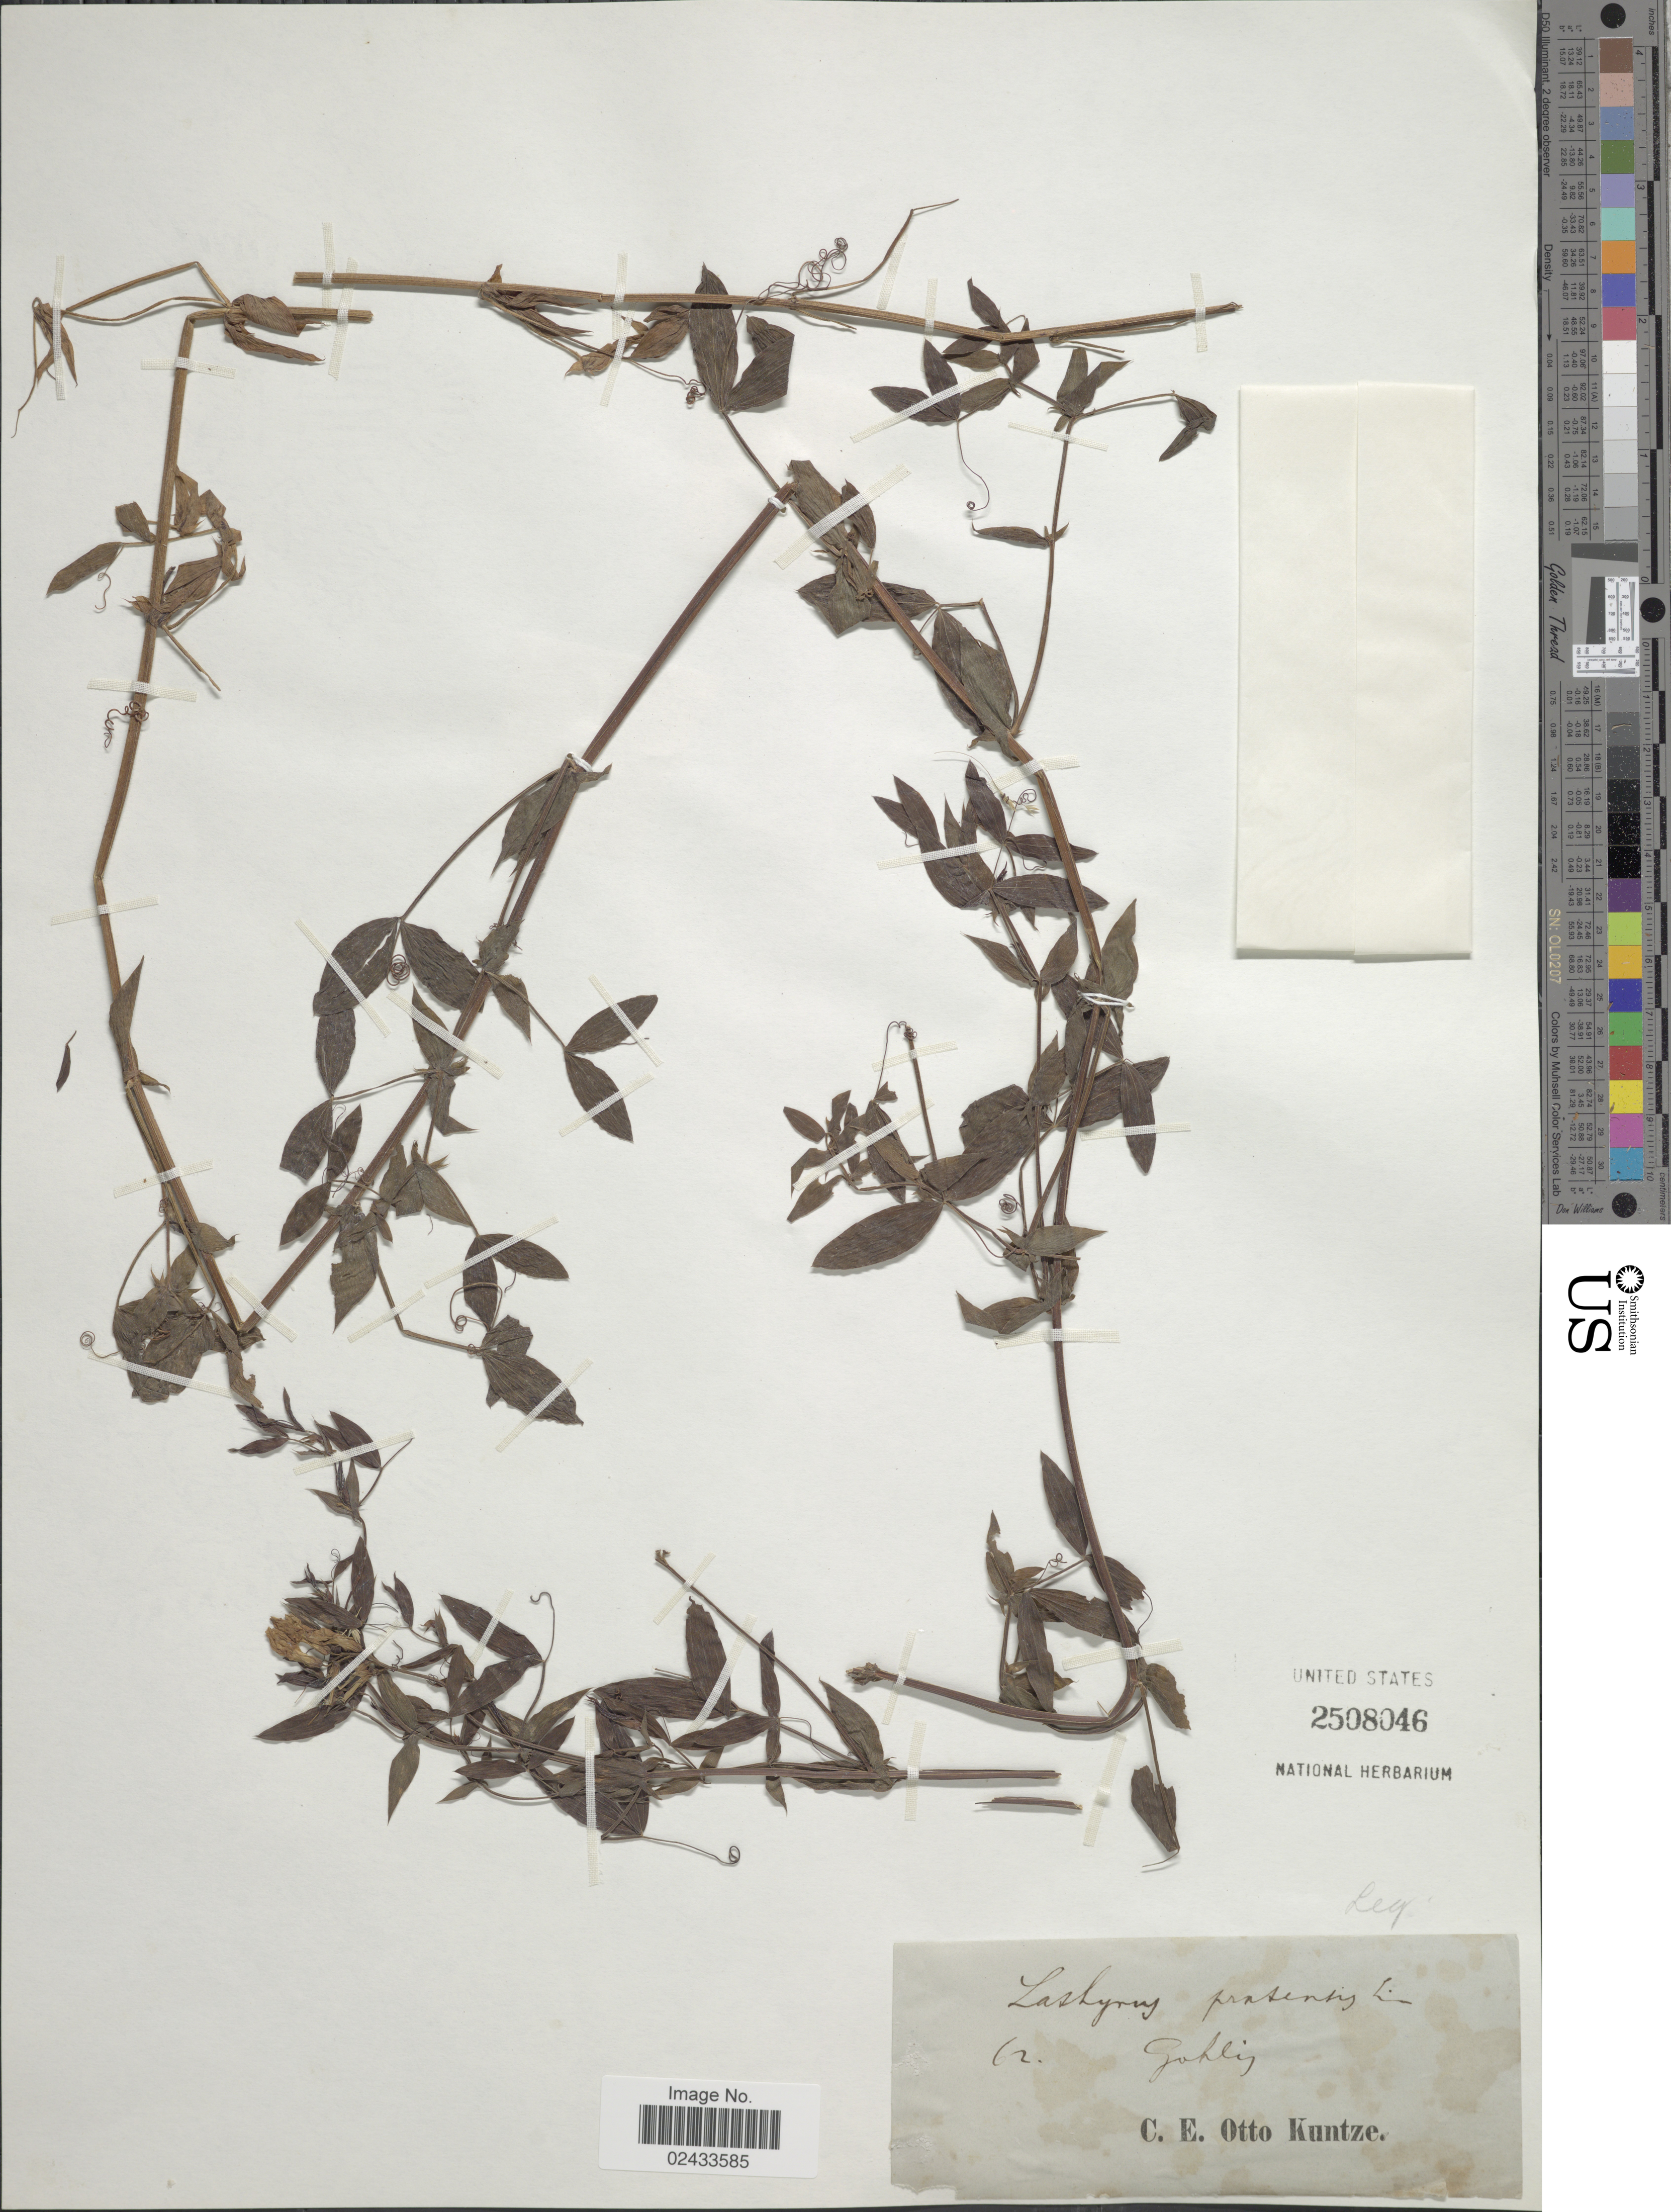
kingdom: Plantae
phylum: Tracheophyta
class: Magnoliopsida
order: Fabales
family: Fabaceae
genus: Lathyrus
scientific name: Lathyrus pratensis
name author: L.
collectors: C.E.O. Kuntze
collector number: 62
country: Germany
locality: Gohlis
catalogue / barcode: US 2508046